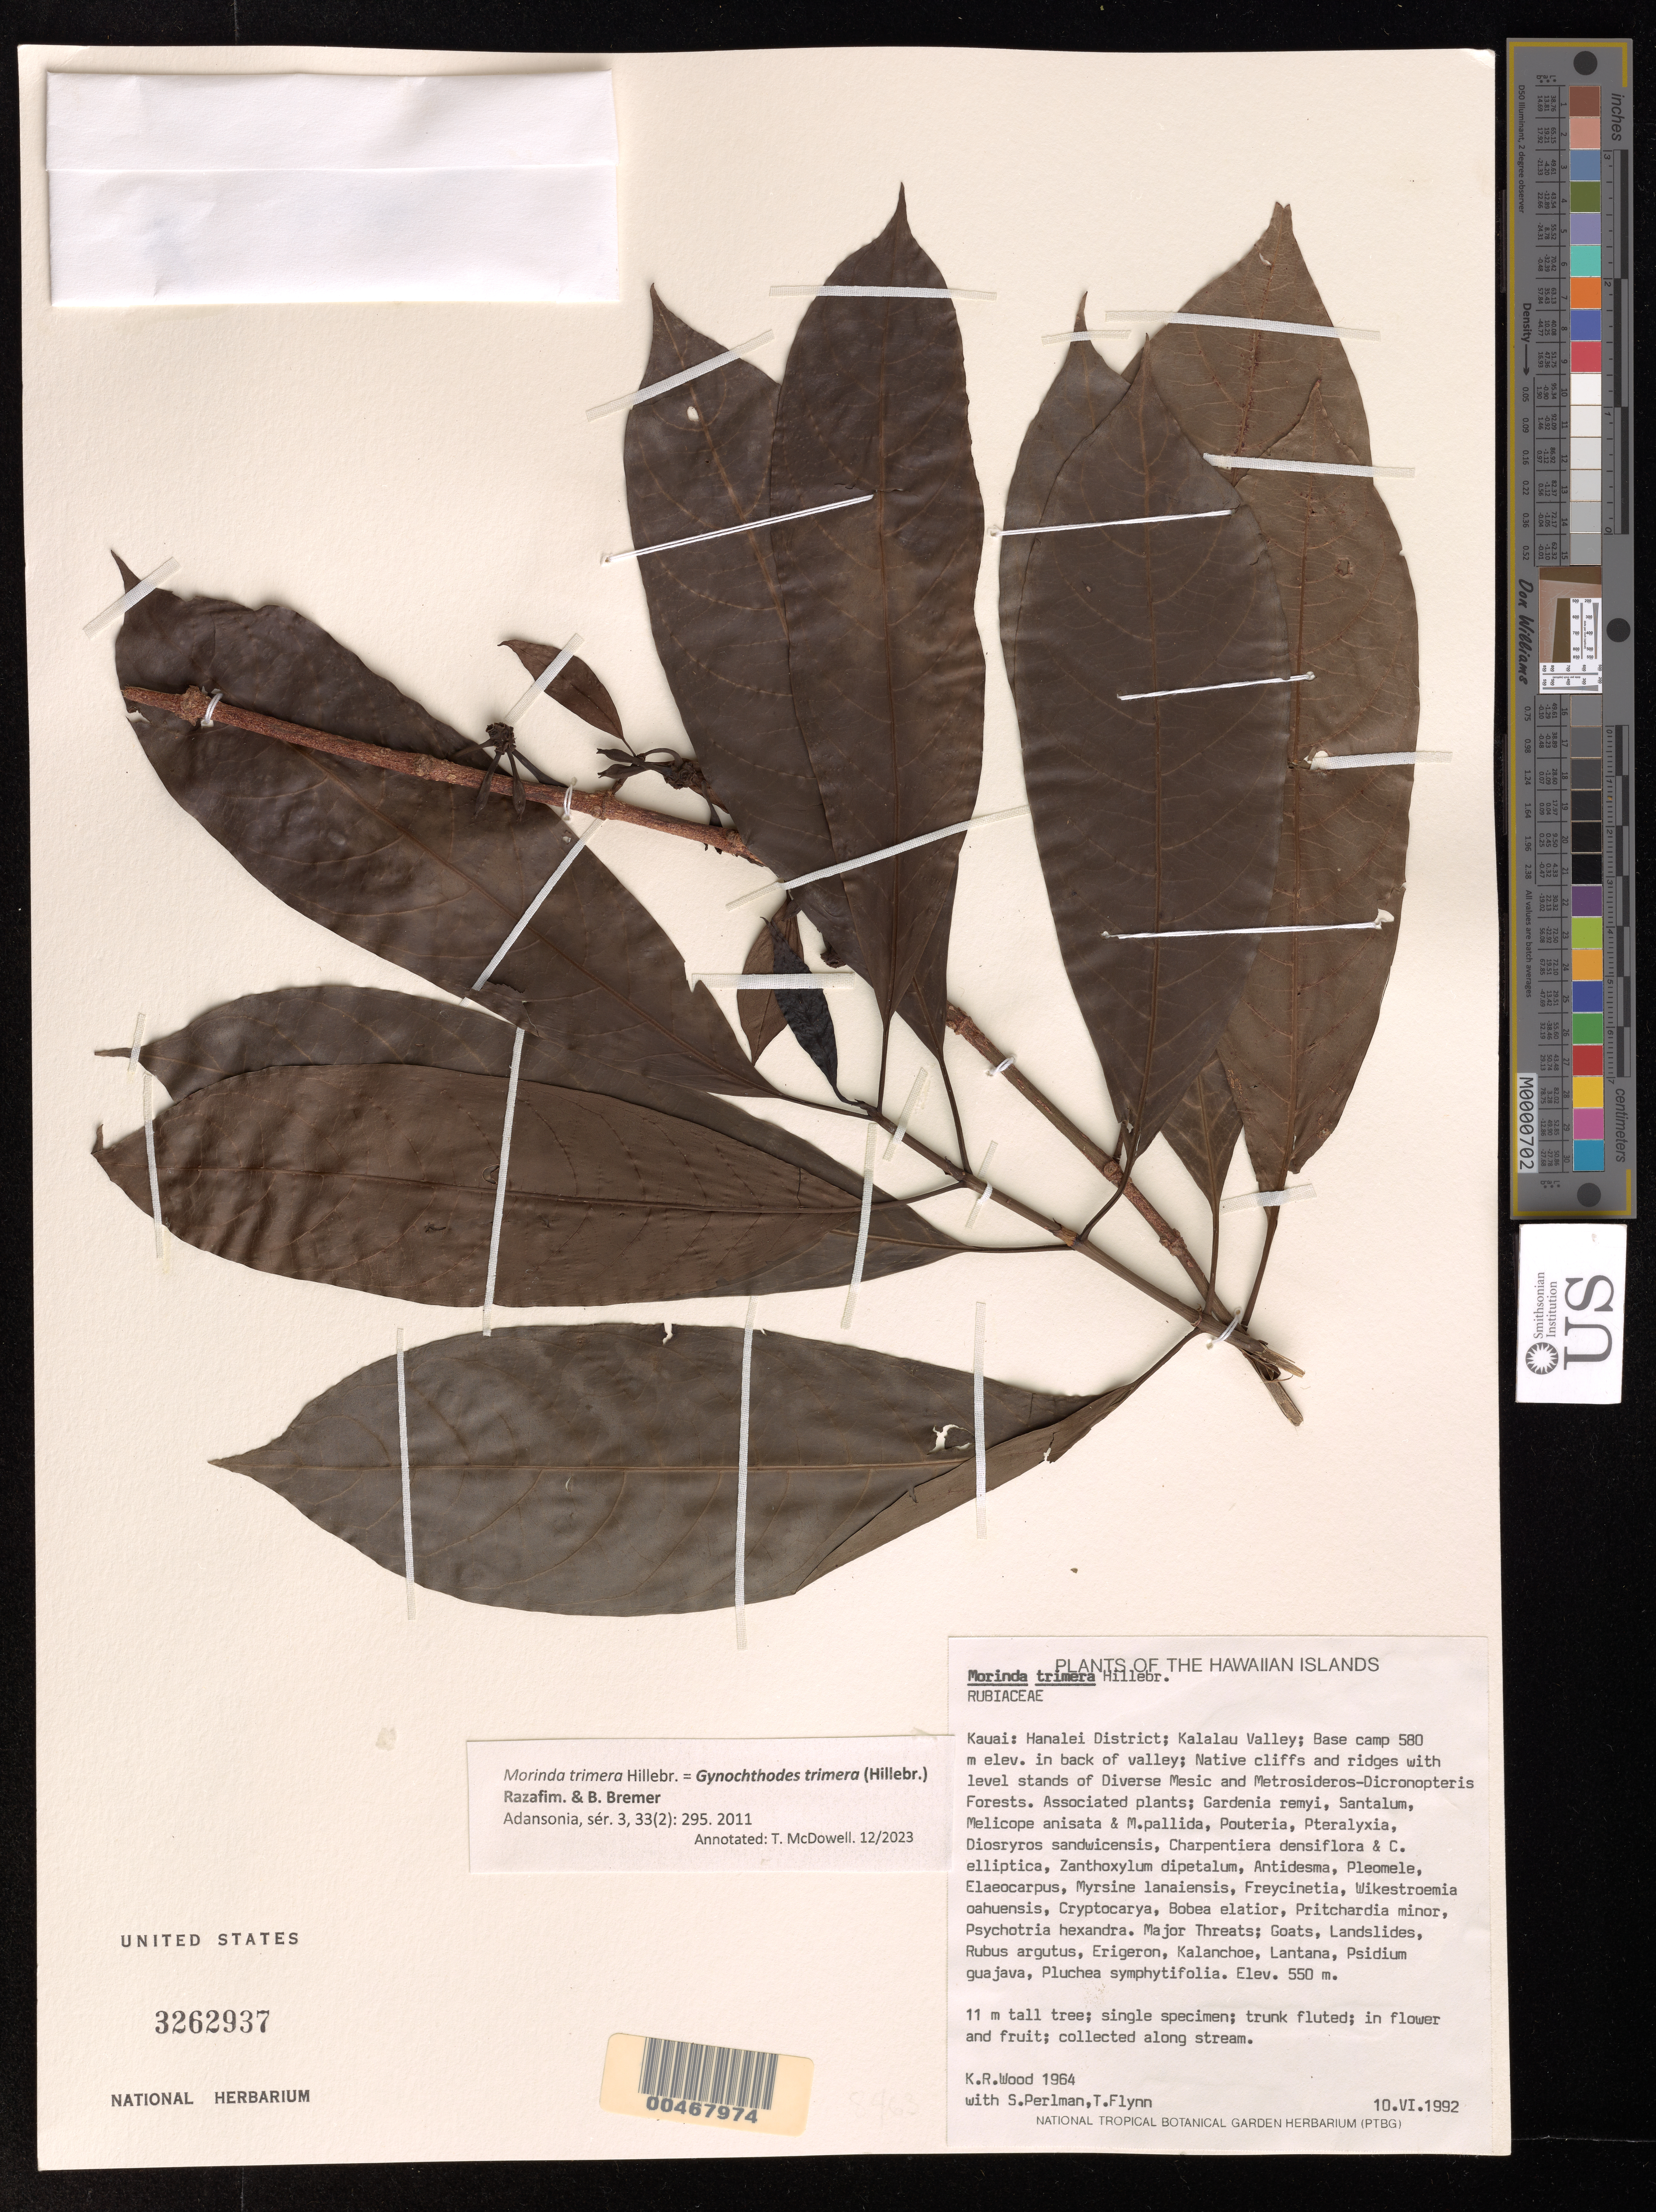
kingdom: Plantae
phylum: Tracheophyta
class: Magnoliopsida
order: Gentianales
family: Rubiaceae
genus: Gynochthodes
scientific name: Gynochthodes trimera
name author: (Hillebr.) Razafim. & B. Bremer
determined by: McDowell, T.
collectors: K. R. Wood, S. P. Perlman & T. W. Flynn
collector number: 1964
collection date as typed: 10 Jun 1992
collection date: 1992-06-10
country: United States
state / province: Hawaii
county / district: Kauai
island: Kaua'i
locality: Hanalei Dist., Kalalau Valley, Base camp 580 m elev. in back of valley.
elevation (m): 550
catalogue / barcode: US 3262937